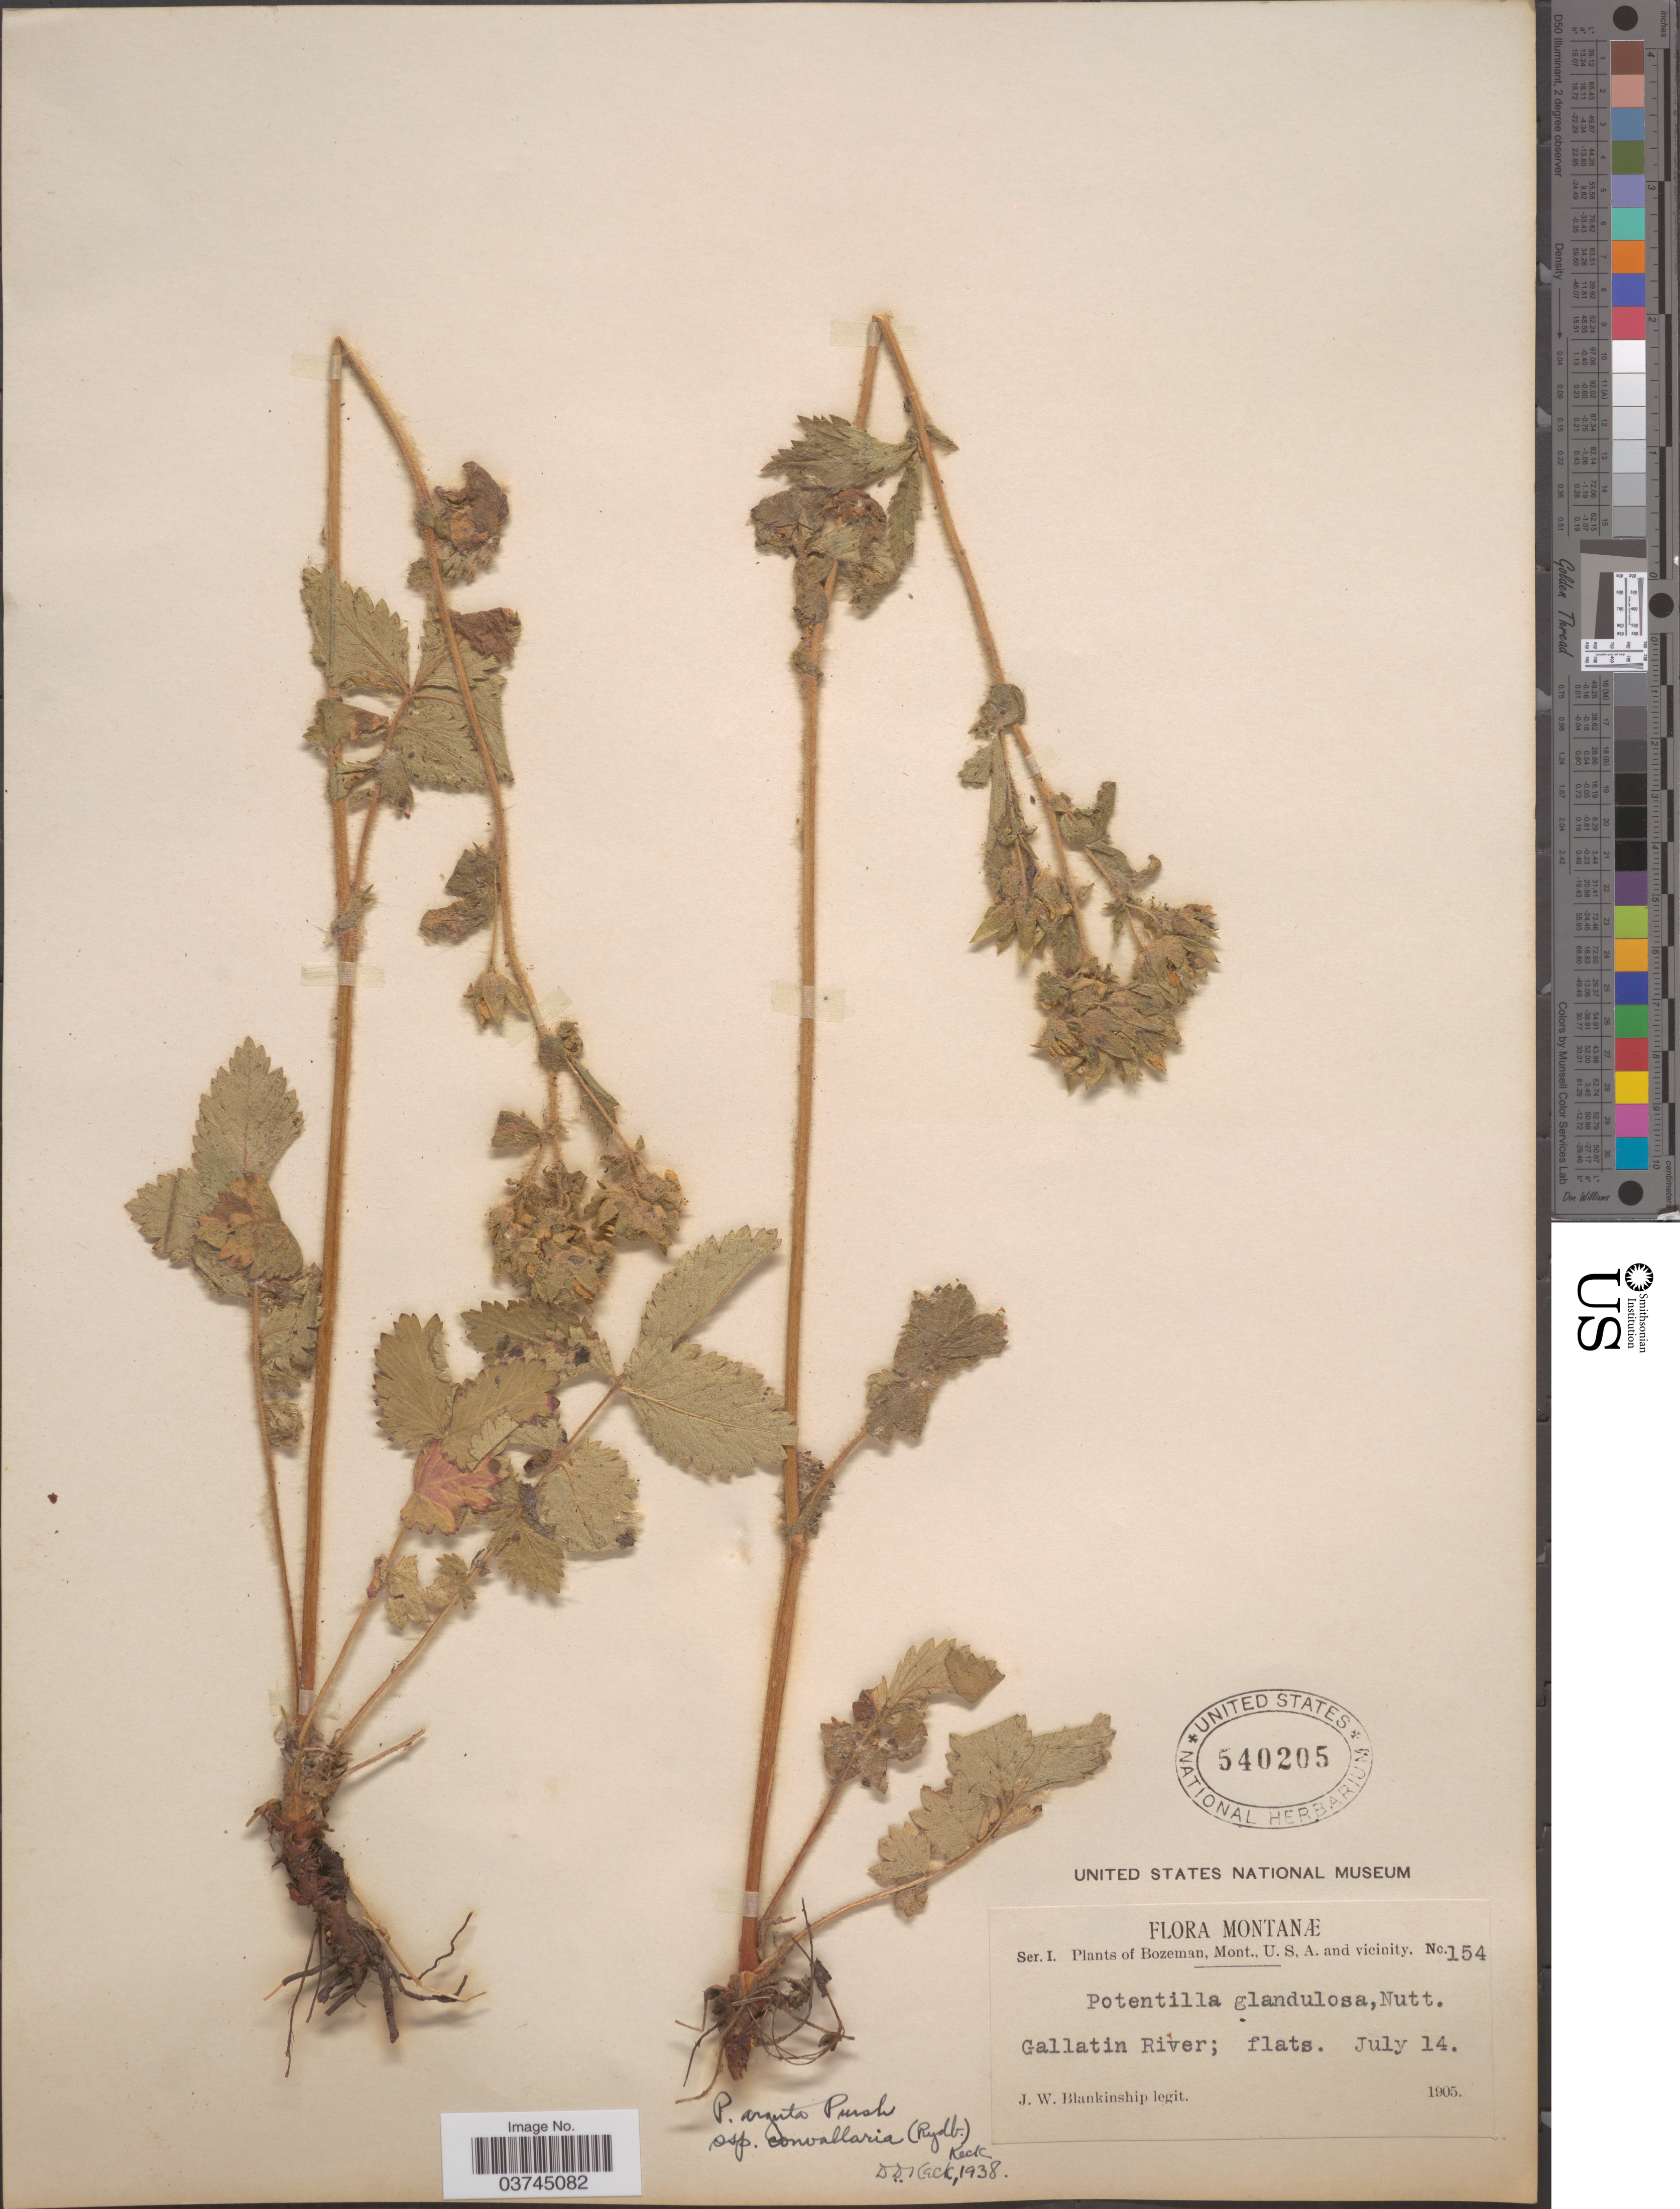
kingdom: Plantae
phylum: Tracheophyta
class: Magnoliopsida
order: Rosales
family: Rosaceae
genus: Drymocallis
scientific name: Drymocallis convallaria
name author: (Rydb.) Rydb.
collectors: J. W. Blankinship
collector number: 154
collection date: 1905-07-14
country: United States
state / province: Montana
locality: Bozeman, and vicinity. Gallatin River.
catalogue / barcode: US 540205